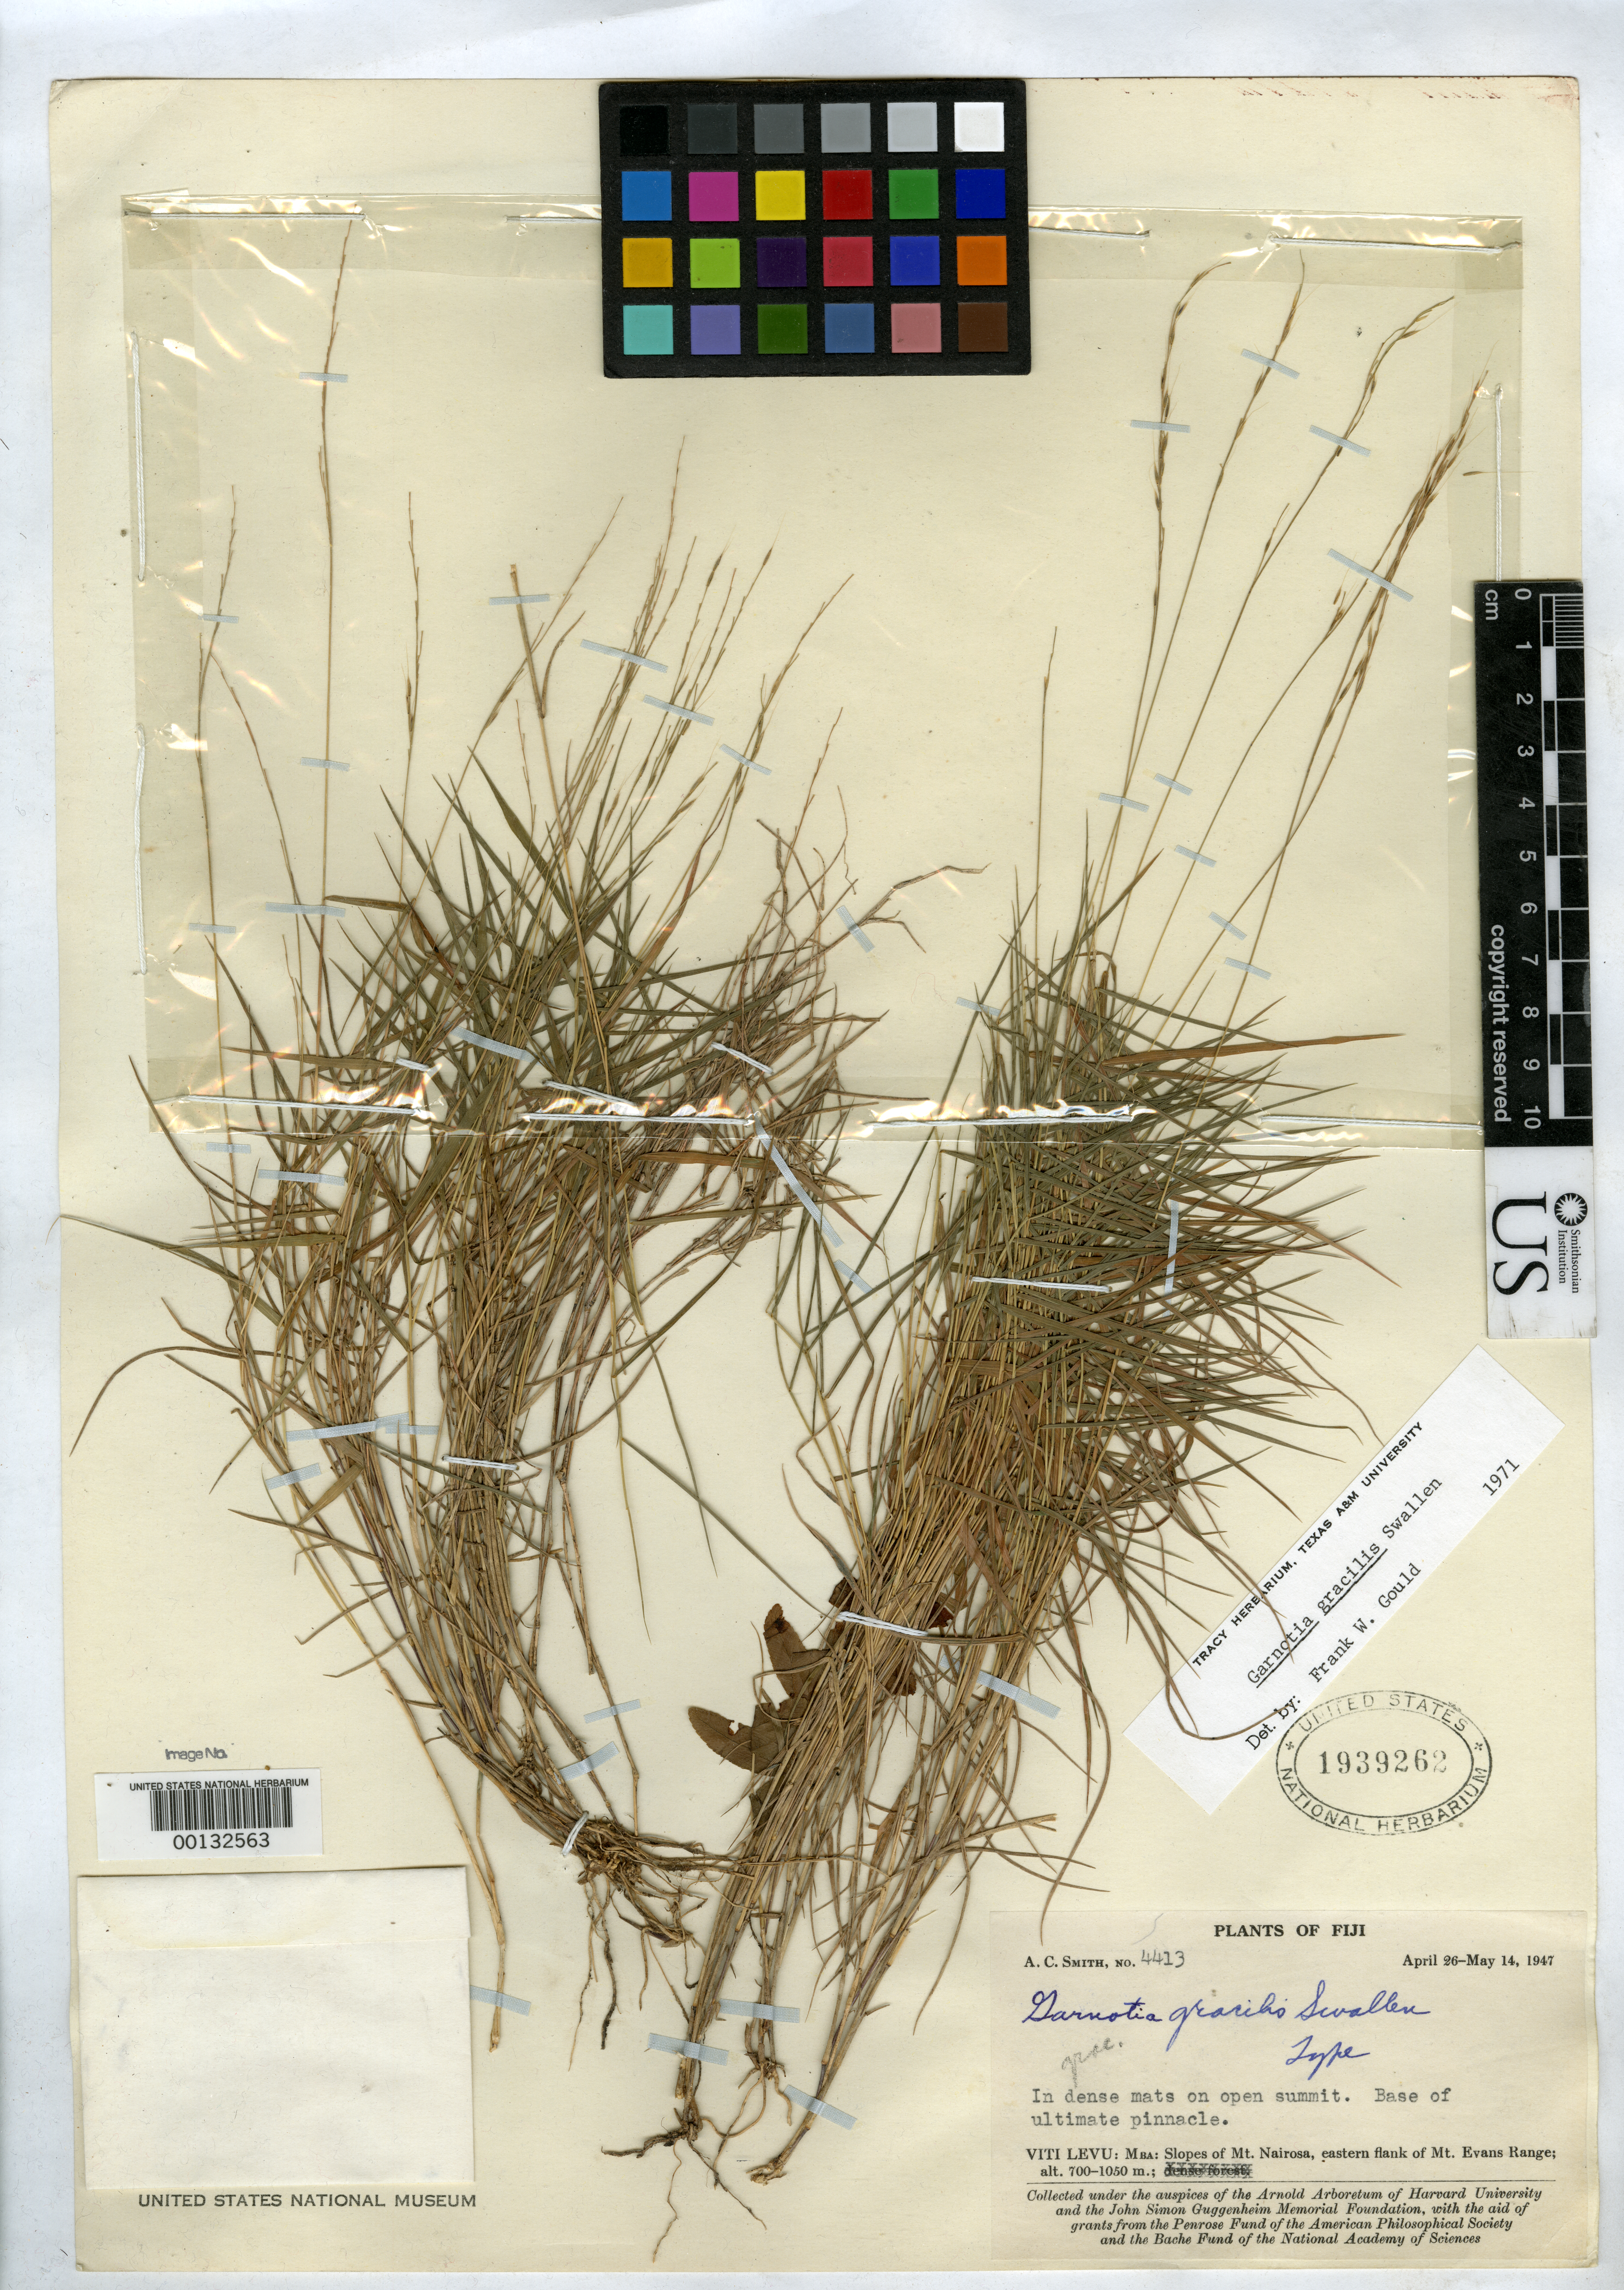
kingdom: Plantae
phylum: Tracheophyta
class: Liliopsida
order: Poales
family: Poaceae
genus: Garnotia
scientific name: Garnotia gracilis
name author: Swallen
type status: Holotype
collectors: A. C. Smith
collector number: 4413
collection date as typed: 14 May 1947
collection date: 1947-05-14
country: Fiji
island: Viti Levu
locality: Slopes of Mt. Nairosa, E flank of Mt. Evans Range. [Viti Levu Group]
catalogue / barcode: US 1939262